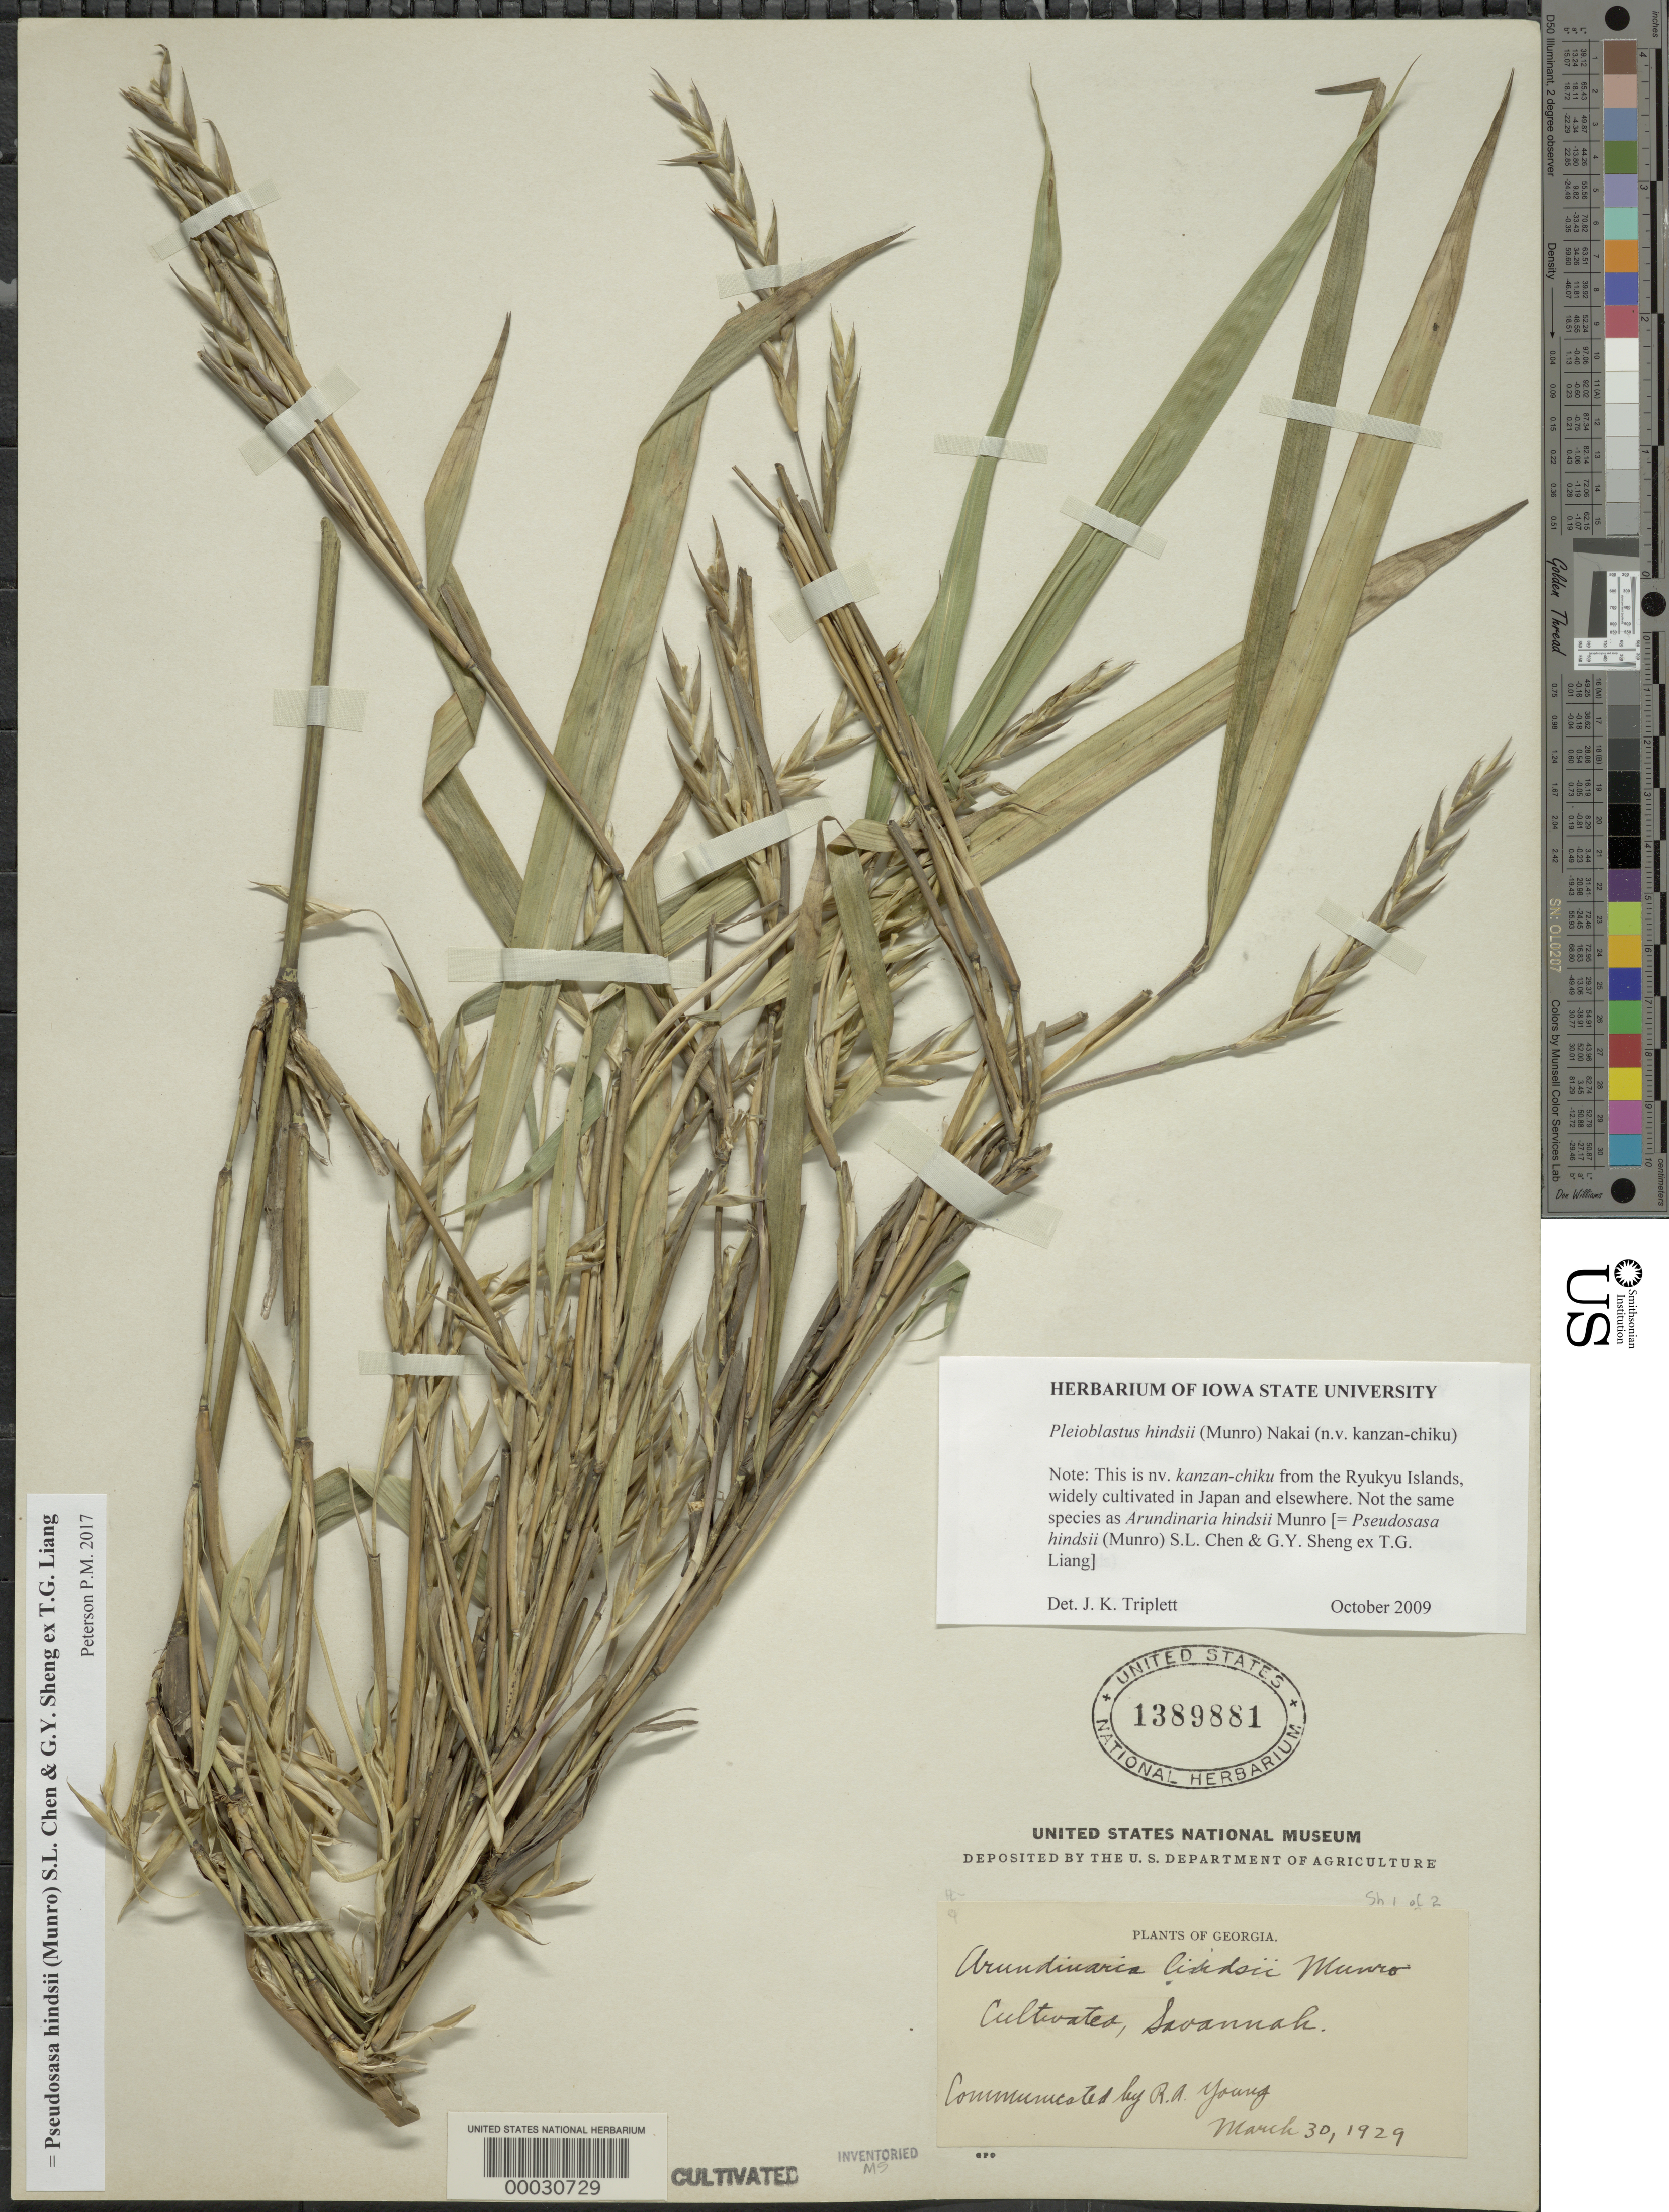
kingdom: Plantae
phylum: Tracheophyta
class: Liliopsida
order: Poales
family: Poaceae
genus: Pseudosasa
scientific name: Pseudosasa hindsii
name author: (Munro) S.L. Chen & G.Y. Sheng ex T.G. Liang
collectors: R. A. Young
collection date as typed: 30 Mar 1929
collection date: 1929-03-30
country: United States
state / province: Georgia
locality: Savannah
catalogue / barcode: US 1389881